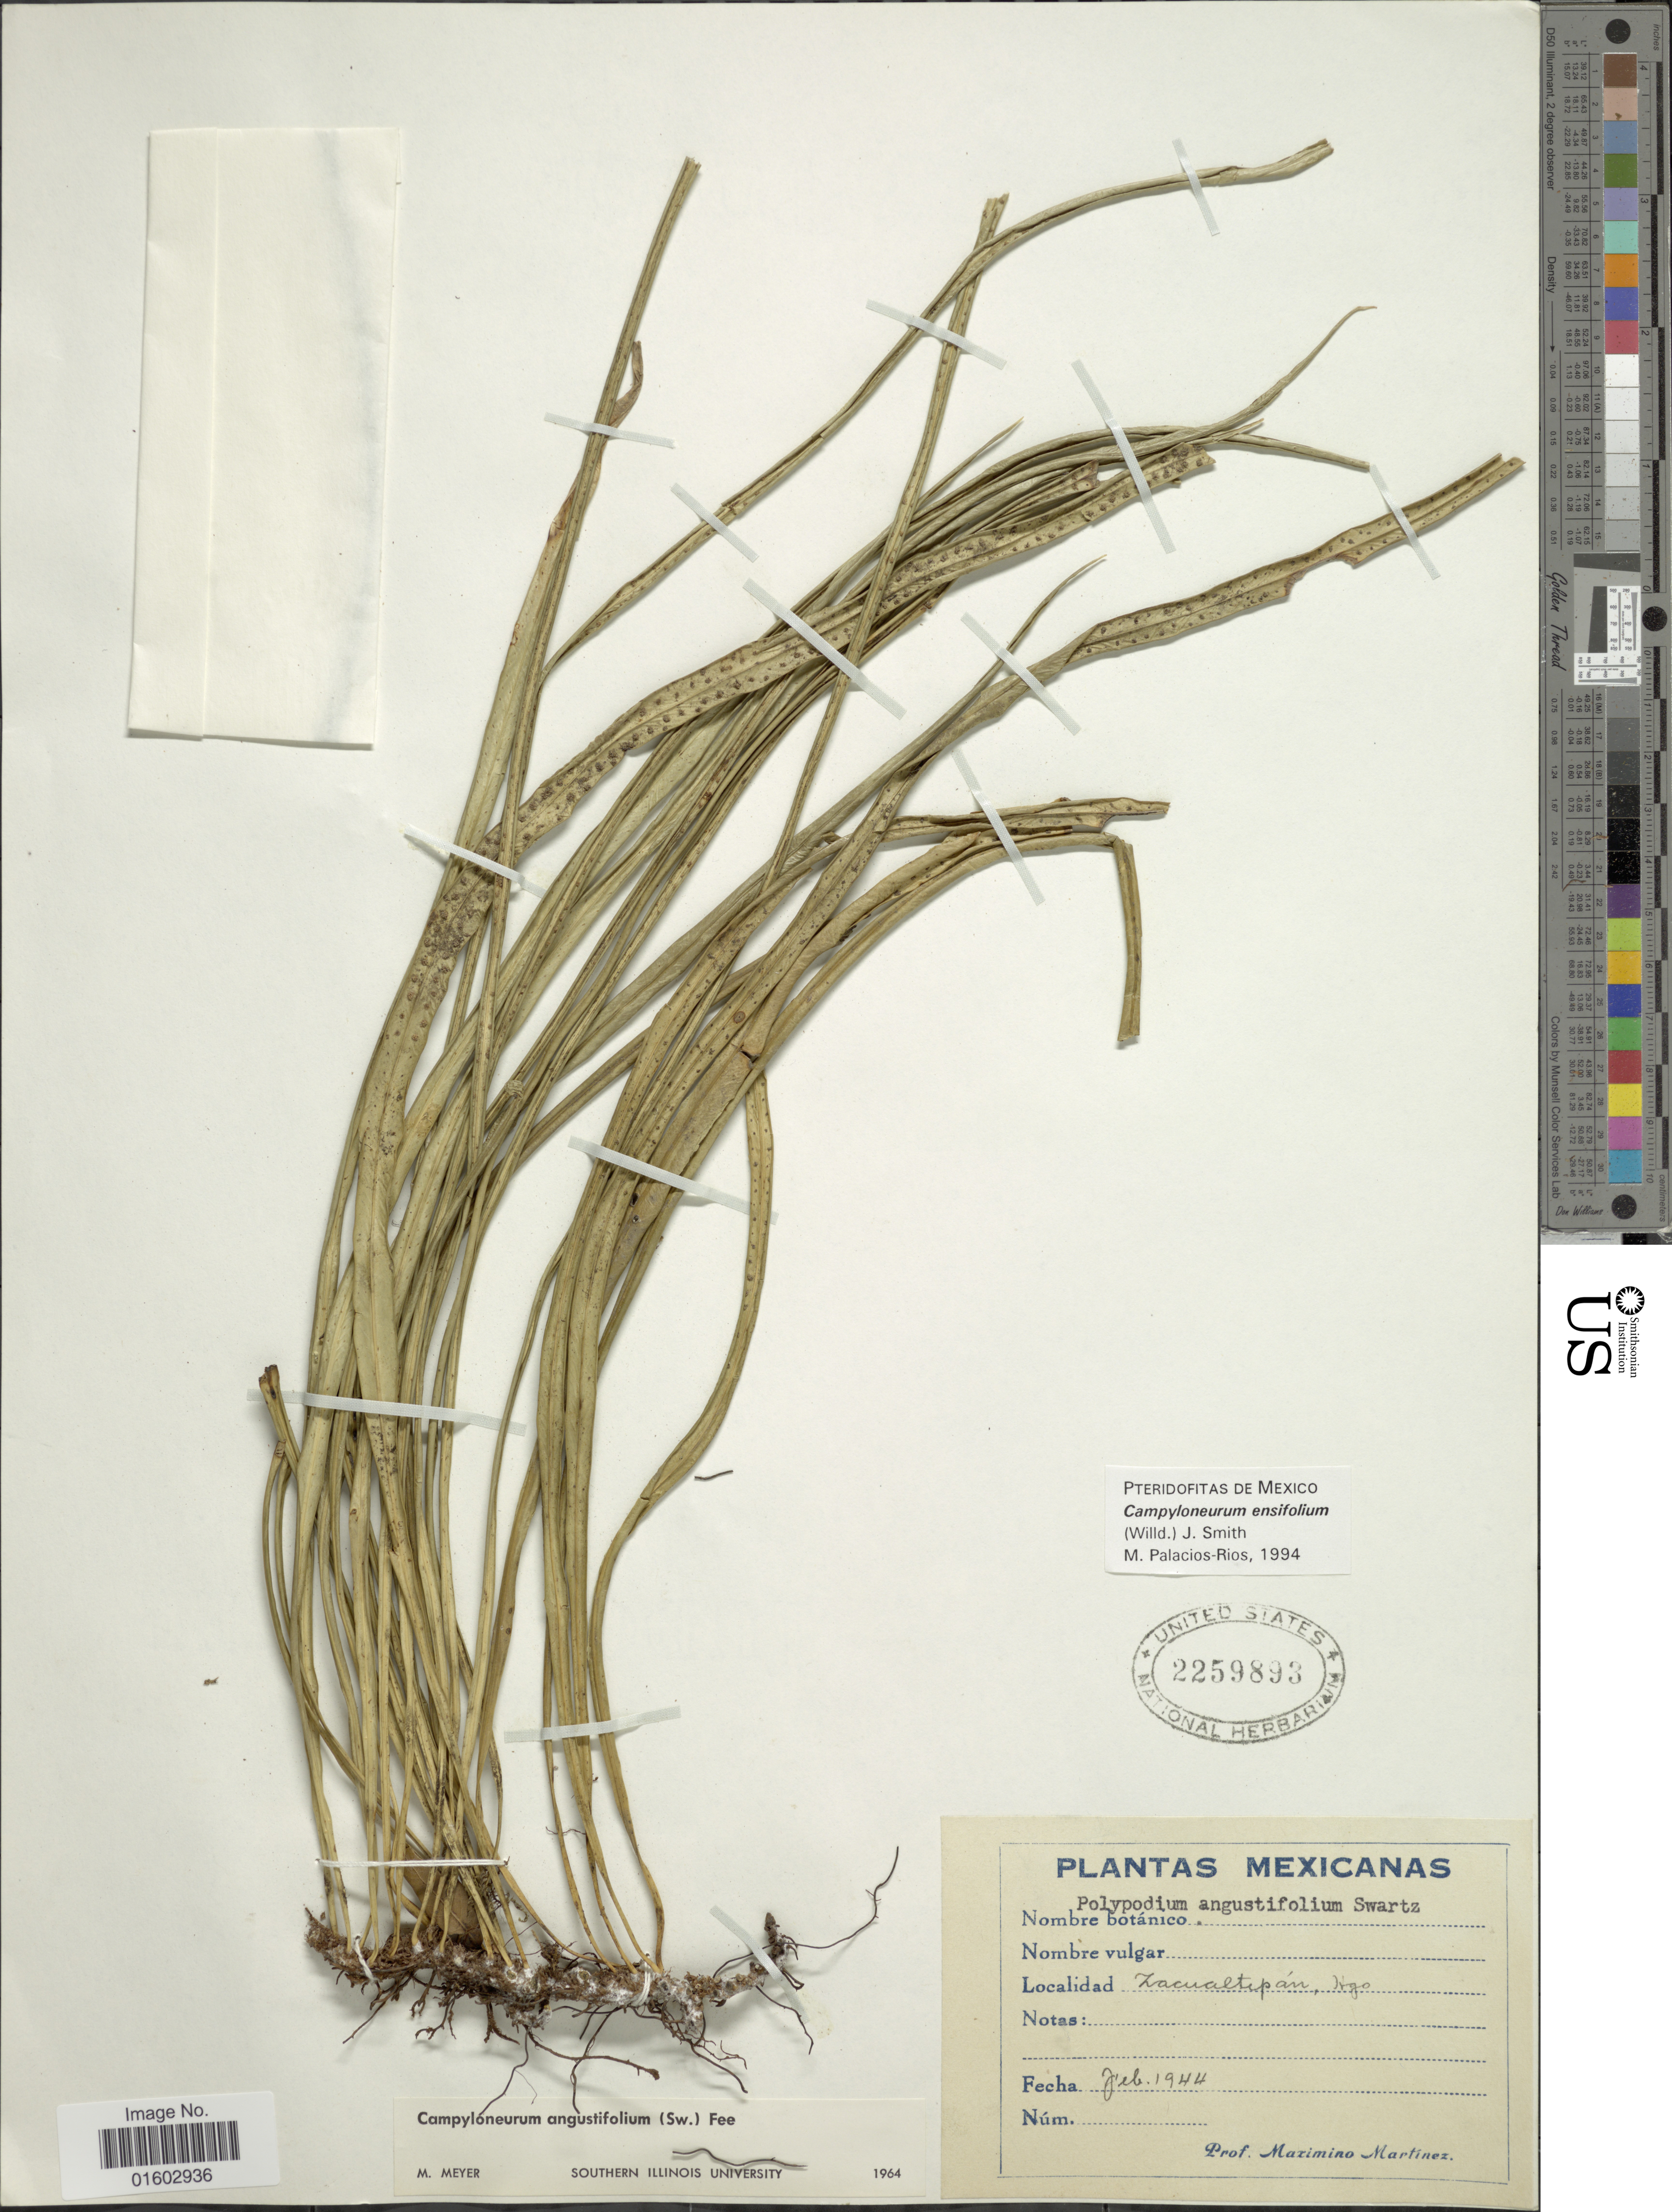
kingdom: Plantae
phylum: Tracheophyta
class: Polypodiopsida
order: Polypodiales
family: Polypodiaceae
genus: Campyloneurum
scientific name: Campyloneurum angustifolium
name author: (Sw.) Fée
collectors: M. Martínez M.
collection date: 1944-02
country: Mexico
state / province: Hidalgo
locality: Zacualtipan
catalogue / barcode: US 2259893